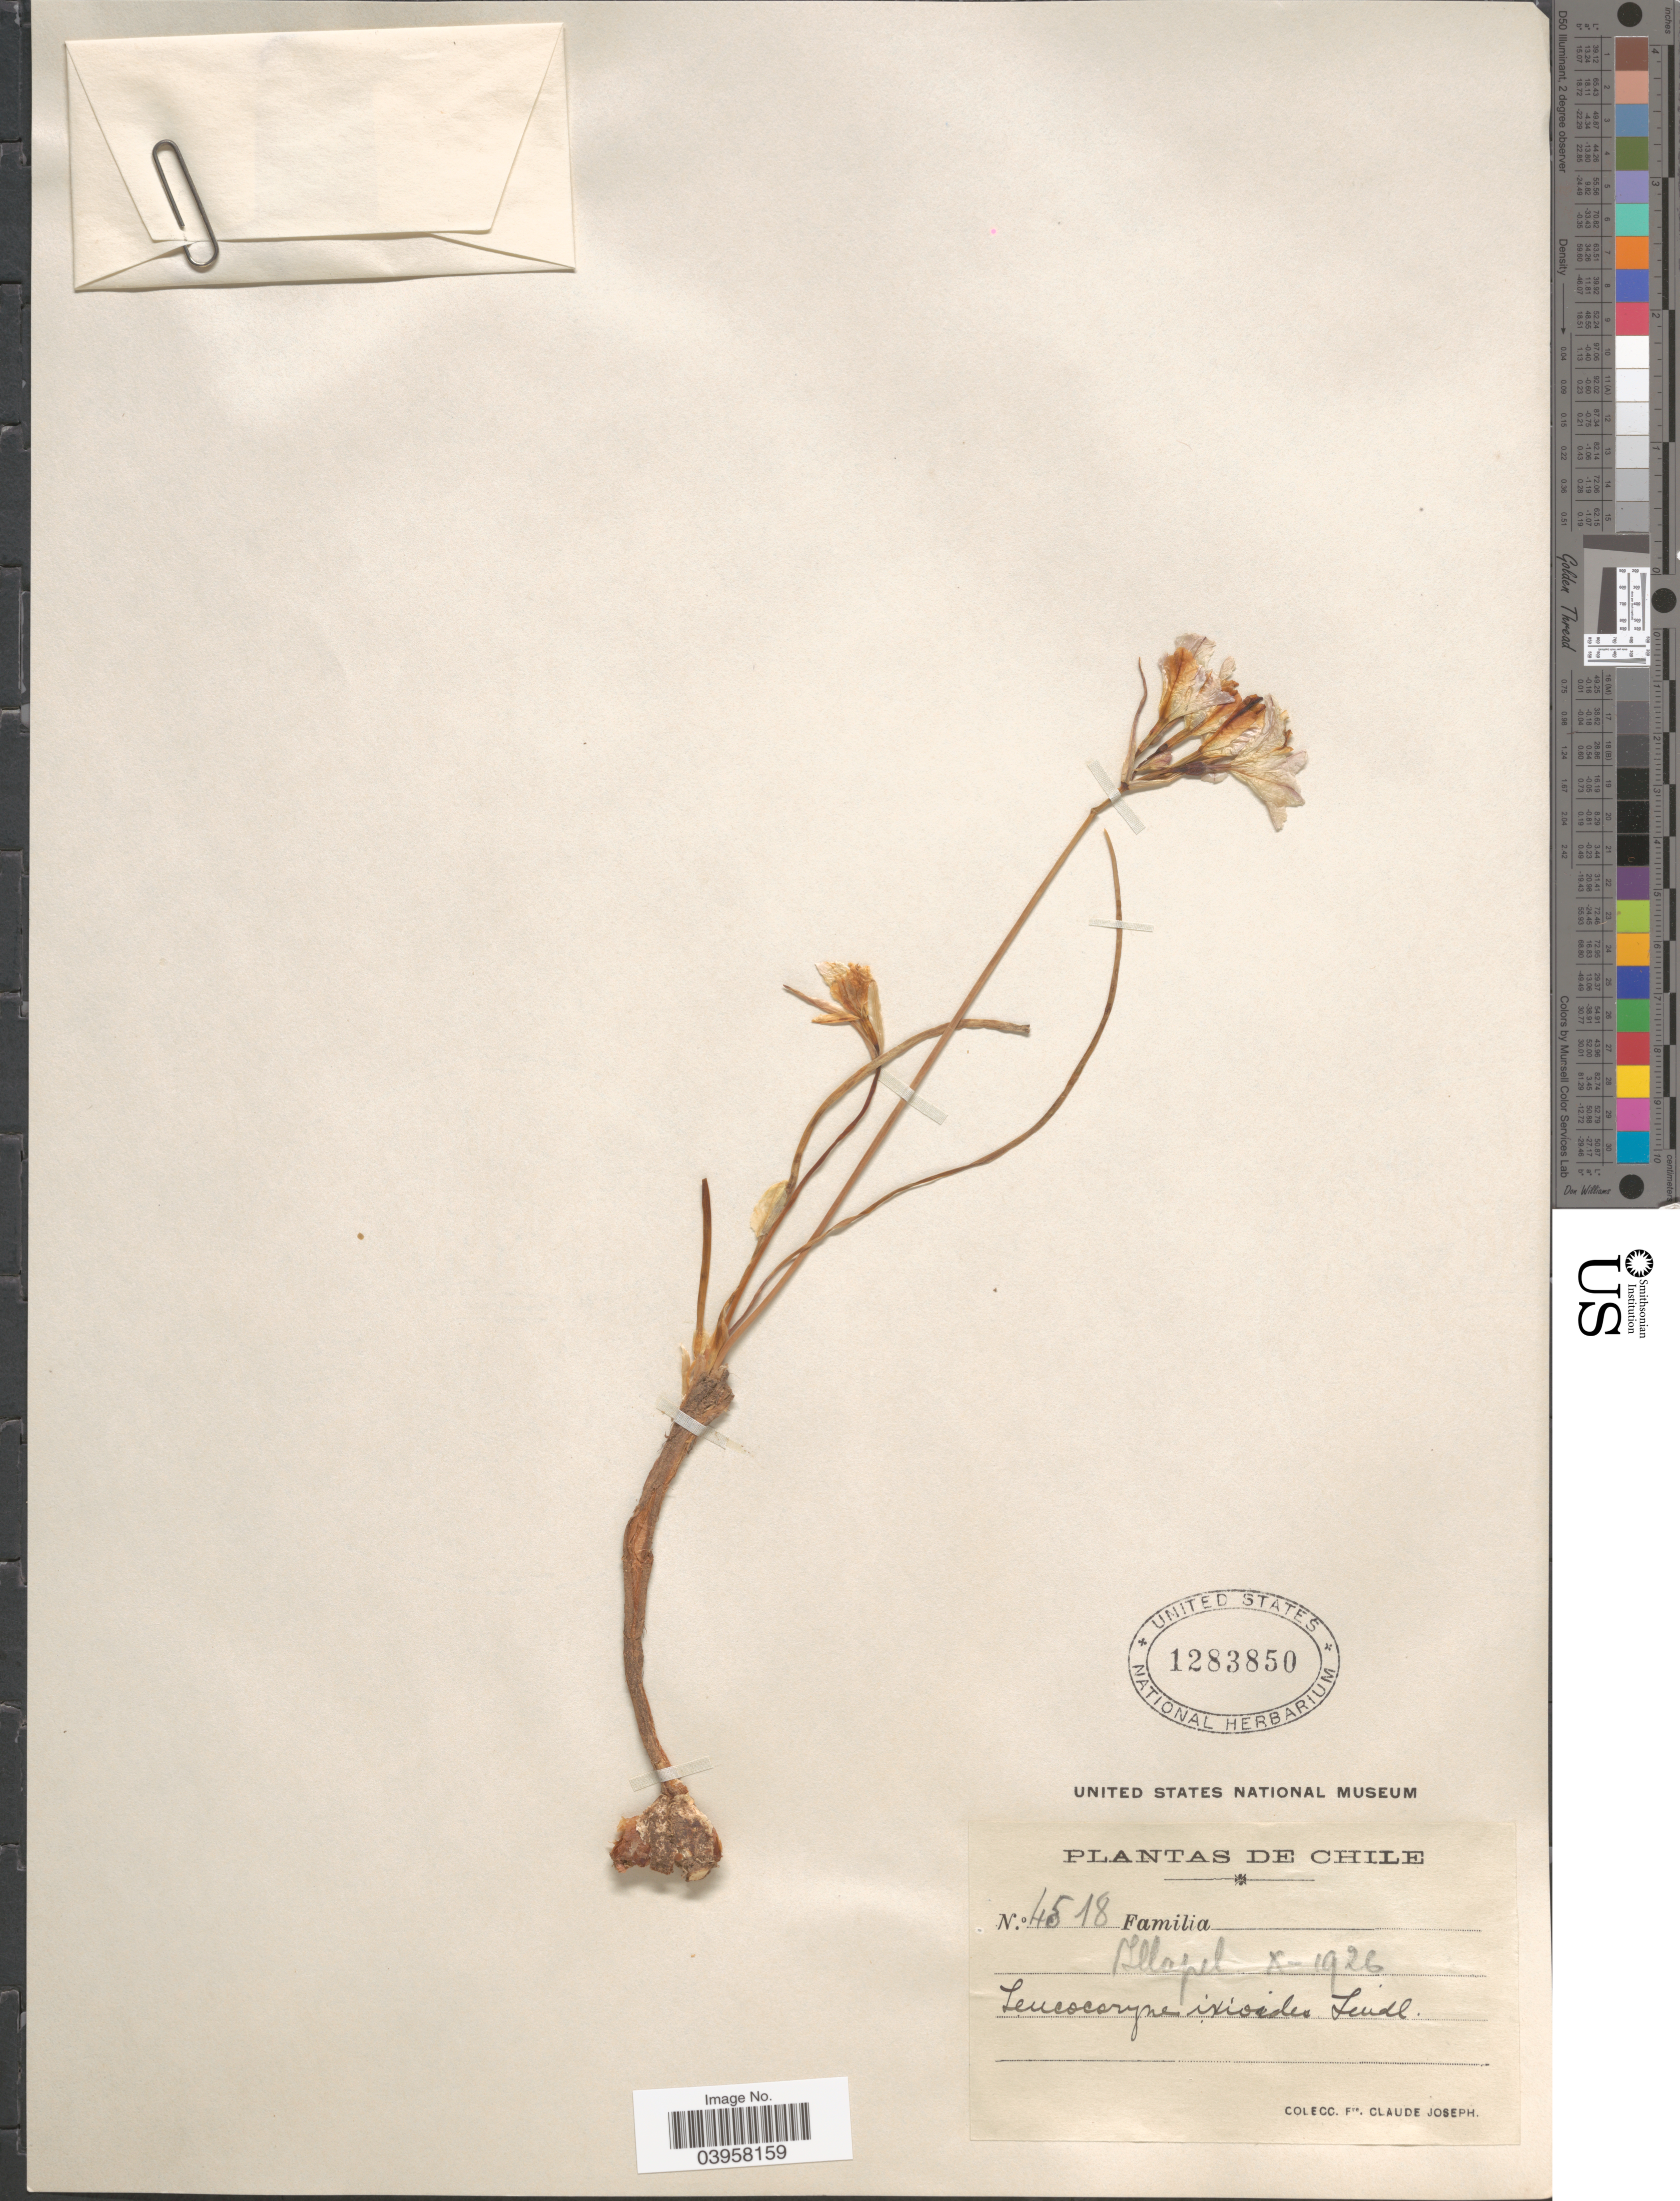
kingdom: Plantae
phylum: Tracheophyta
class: Liliopsida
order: Asparagales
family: Amaryllidaceae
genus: Leucocoryne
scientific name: Leucocoryne ixioides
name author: Lindl.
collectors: Bro. Claude-Joseph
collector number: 4518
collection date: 1926-10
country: Chile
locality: Illapel.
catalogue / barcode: US 1283850